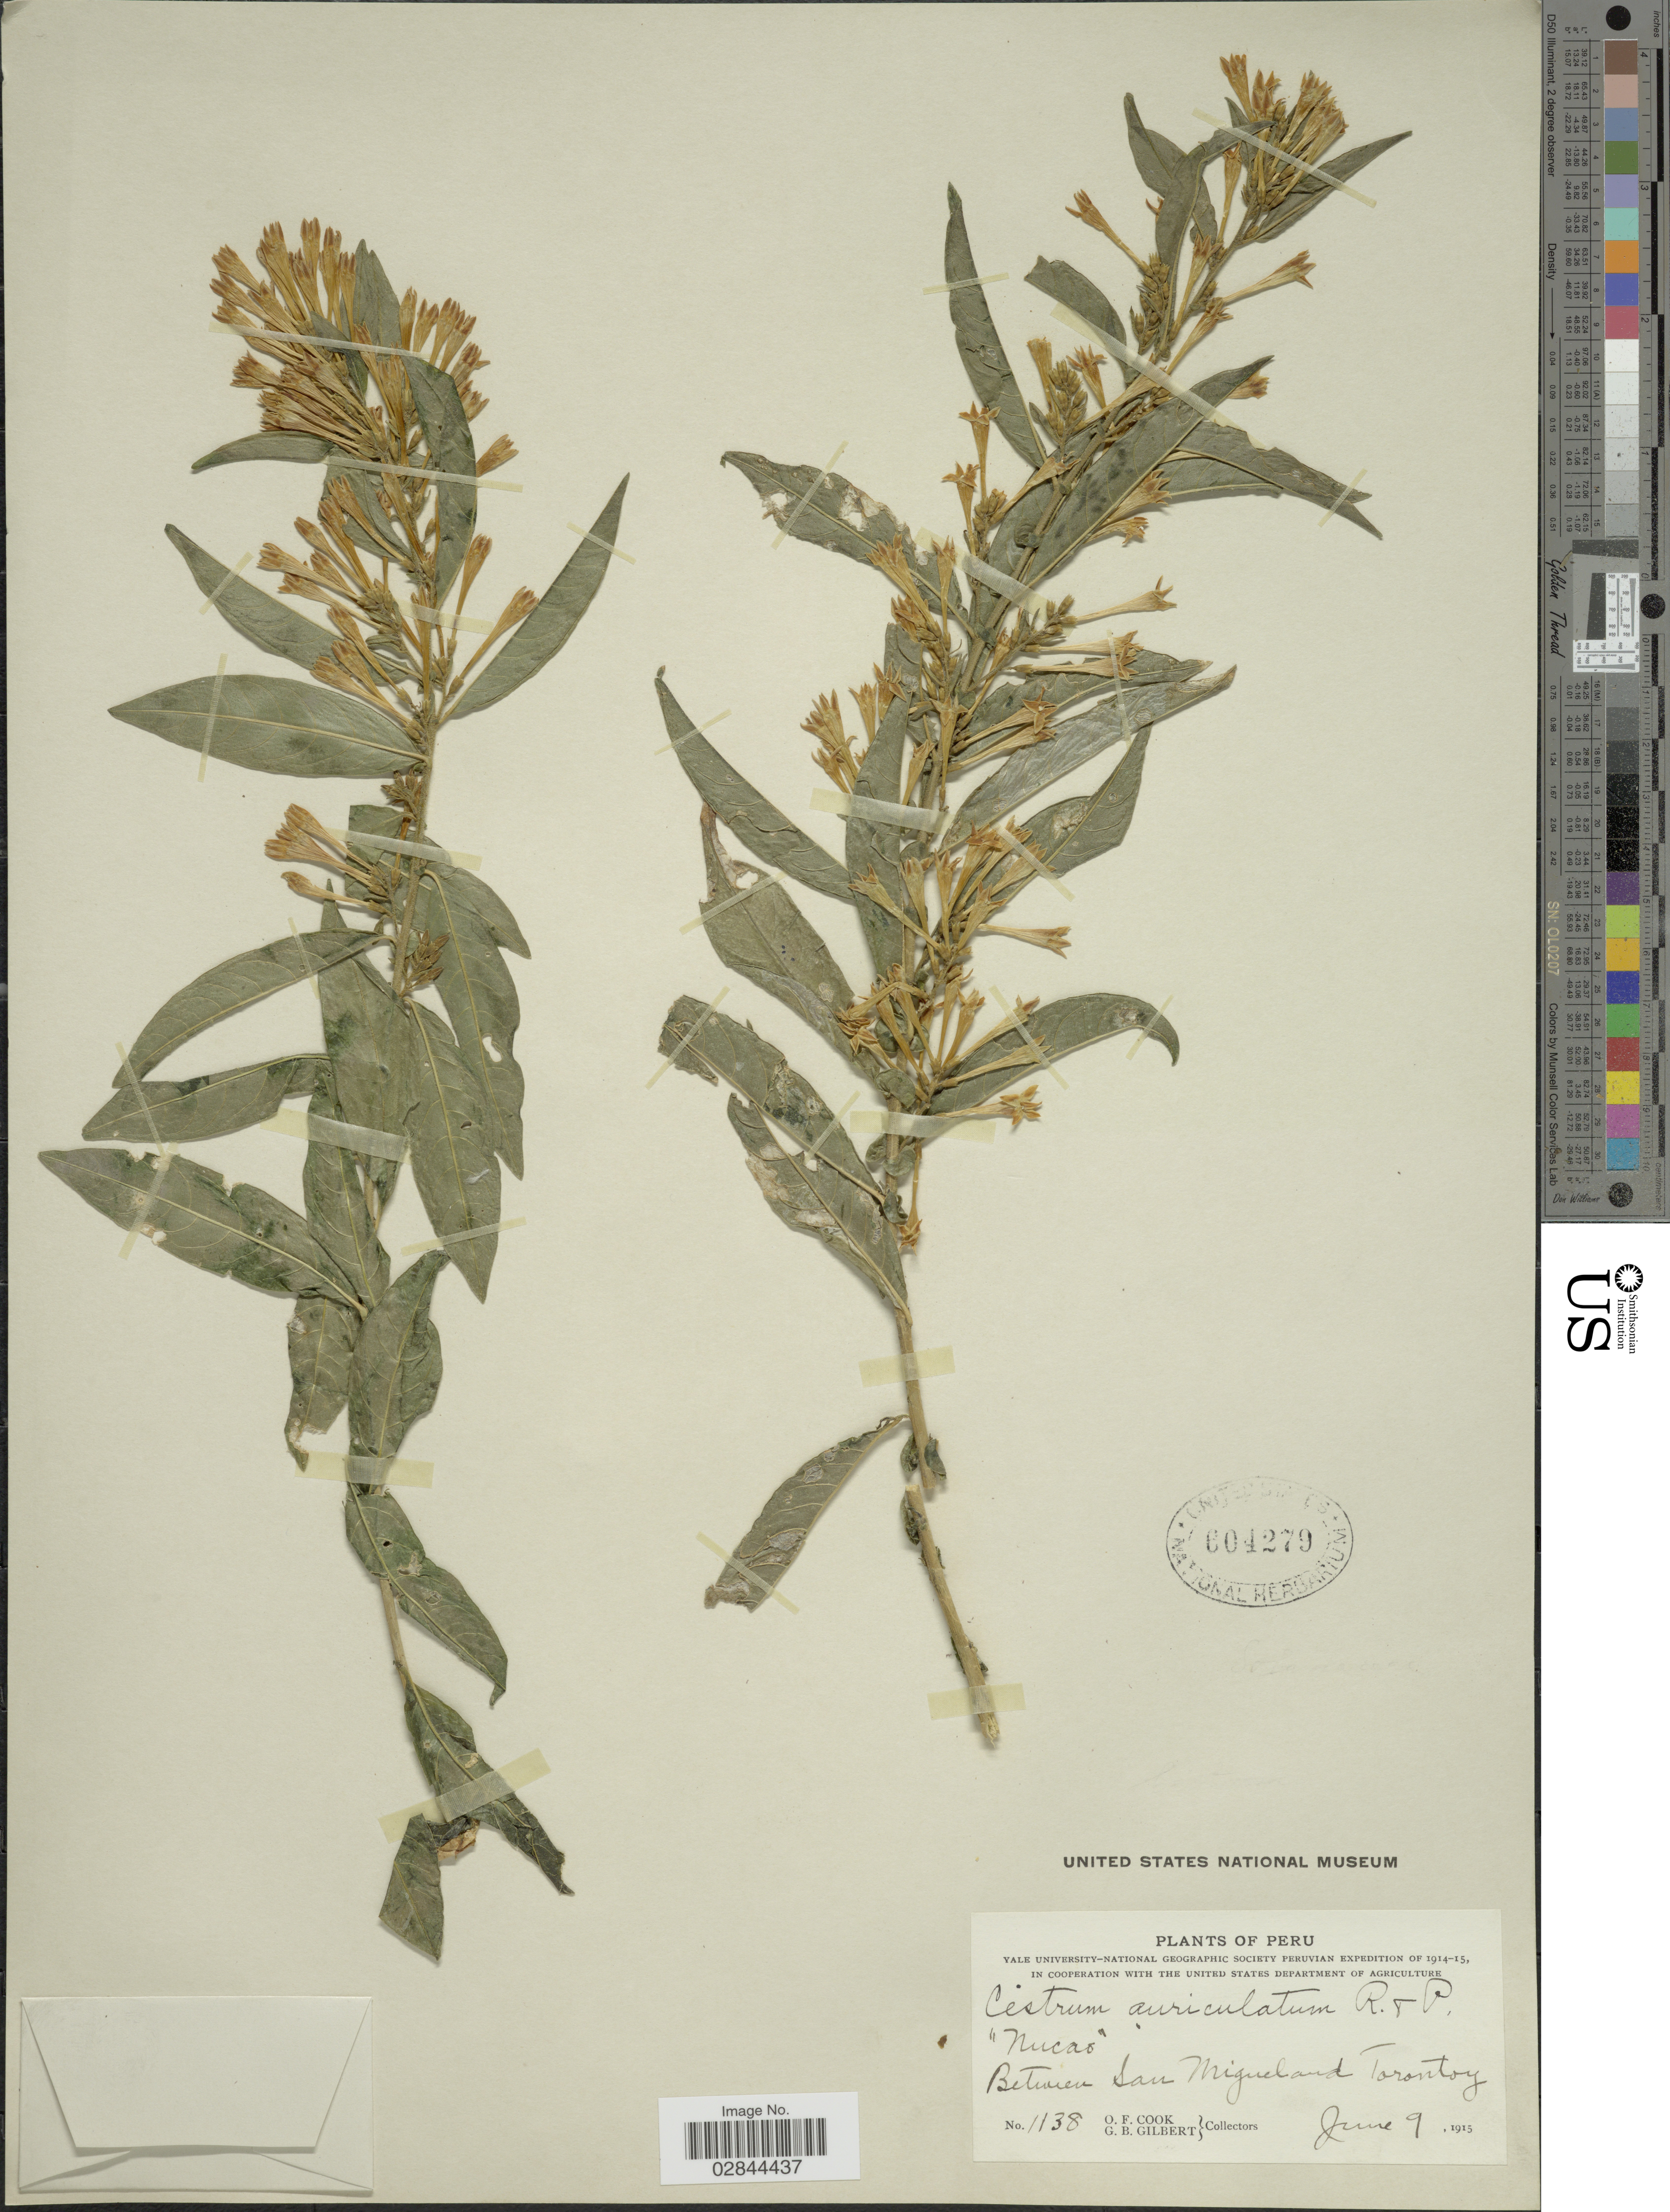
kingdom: Plantae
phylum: Tracheophyta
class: Magnoliopsida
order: Solanales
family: Solanaceae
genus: Cestrum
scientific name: Cestrum auriculatum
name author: L'Hér.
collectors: O. F. Cook & G. B. Gilbert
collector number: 1138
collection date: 1915-06-09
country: Peru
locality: Between San Miguel and Torontoy.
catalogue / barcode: US 604279